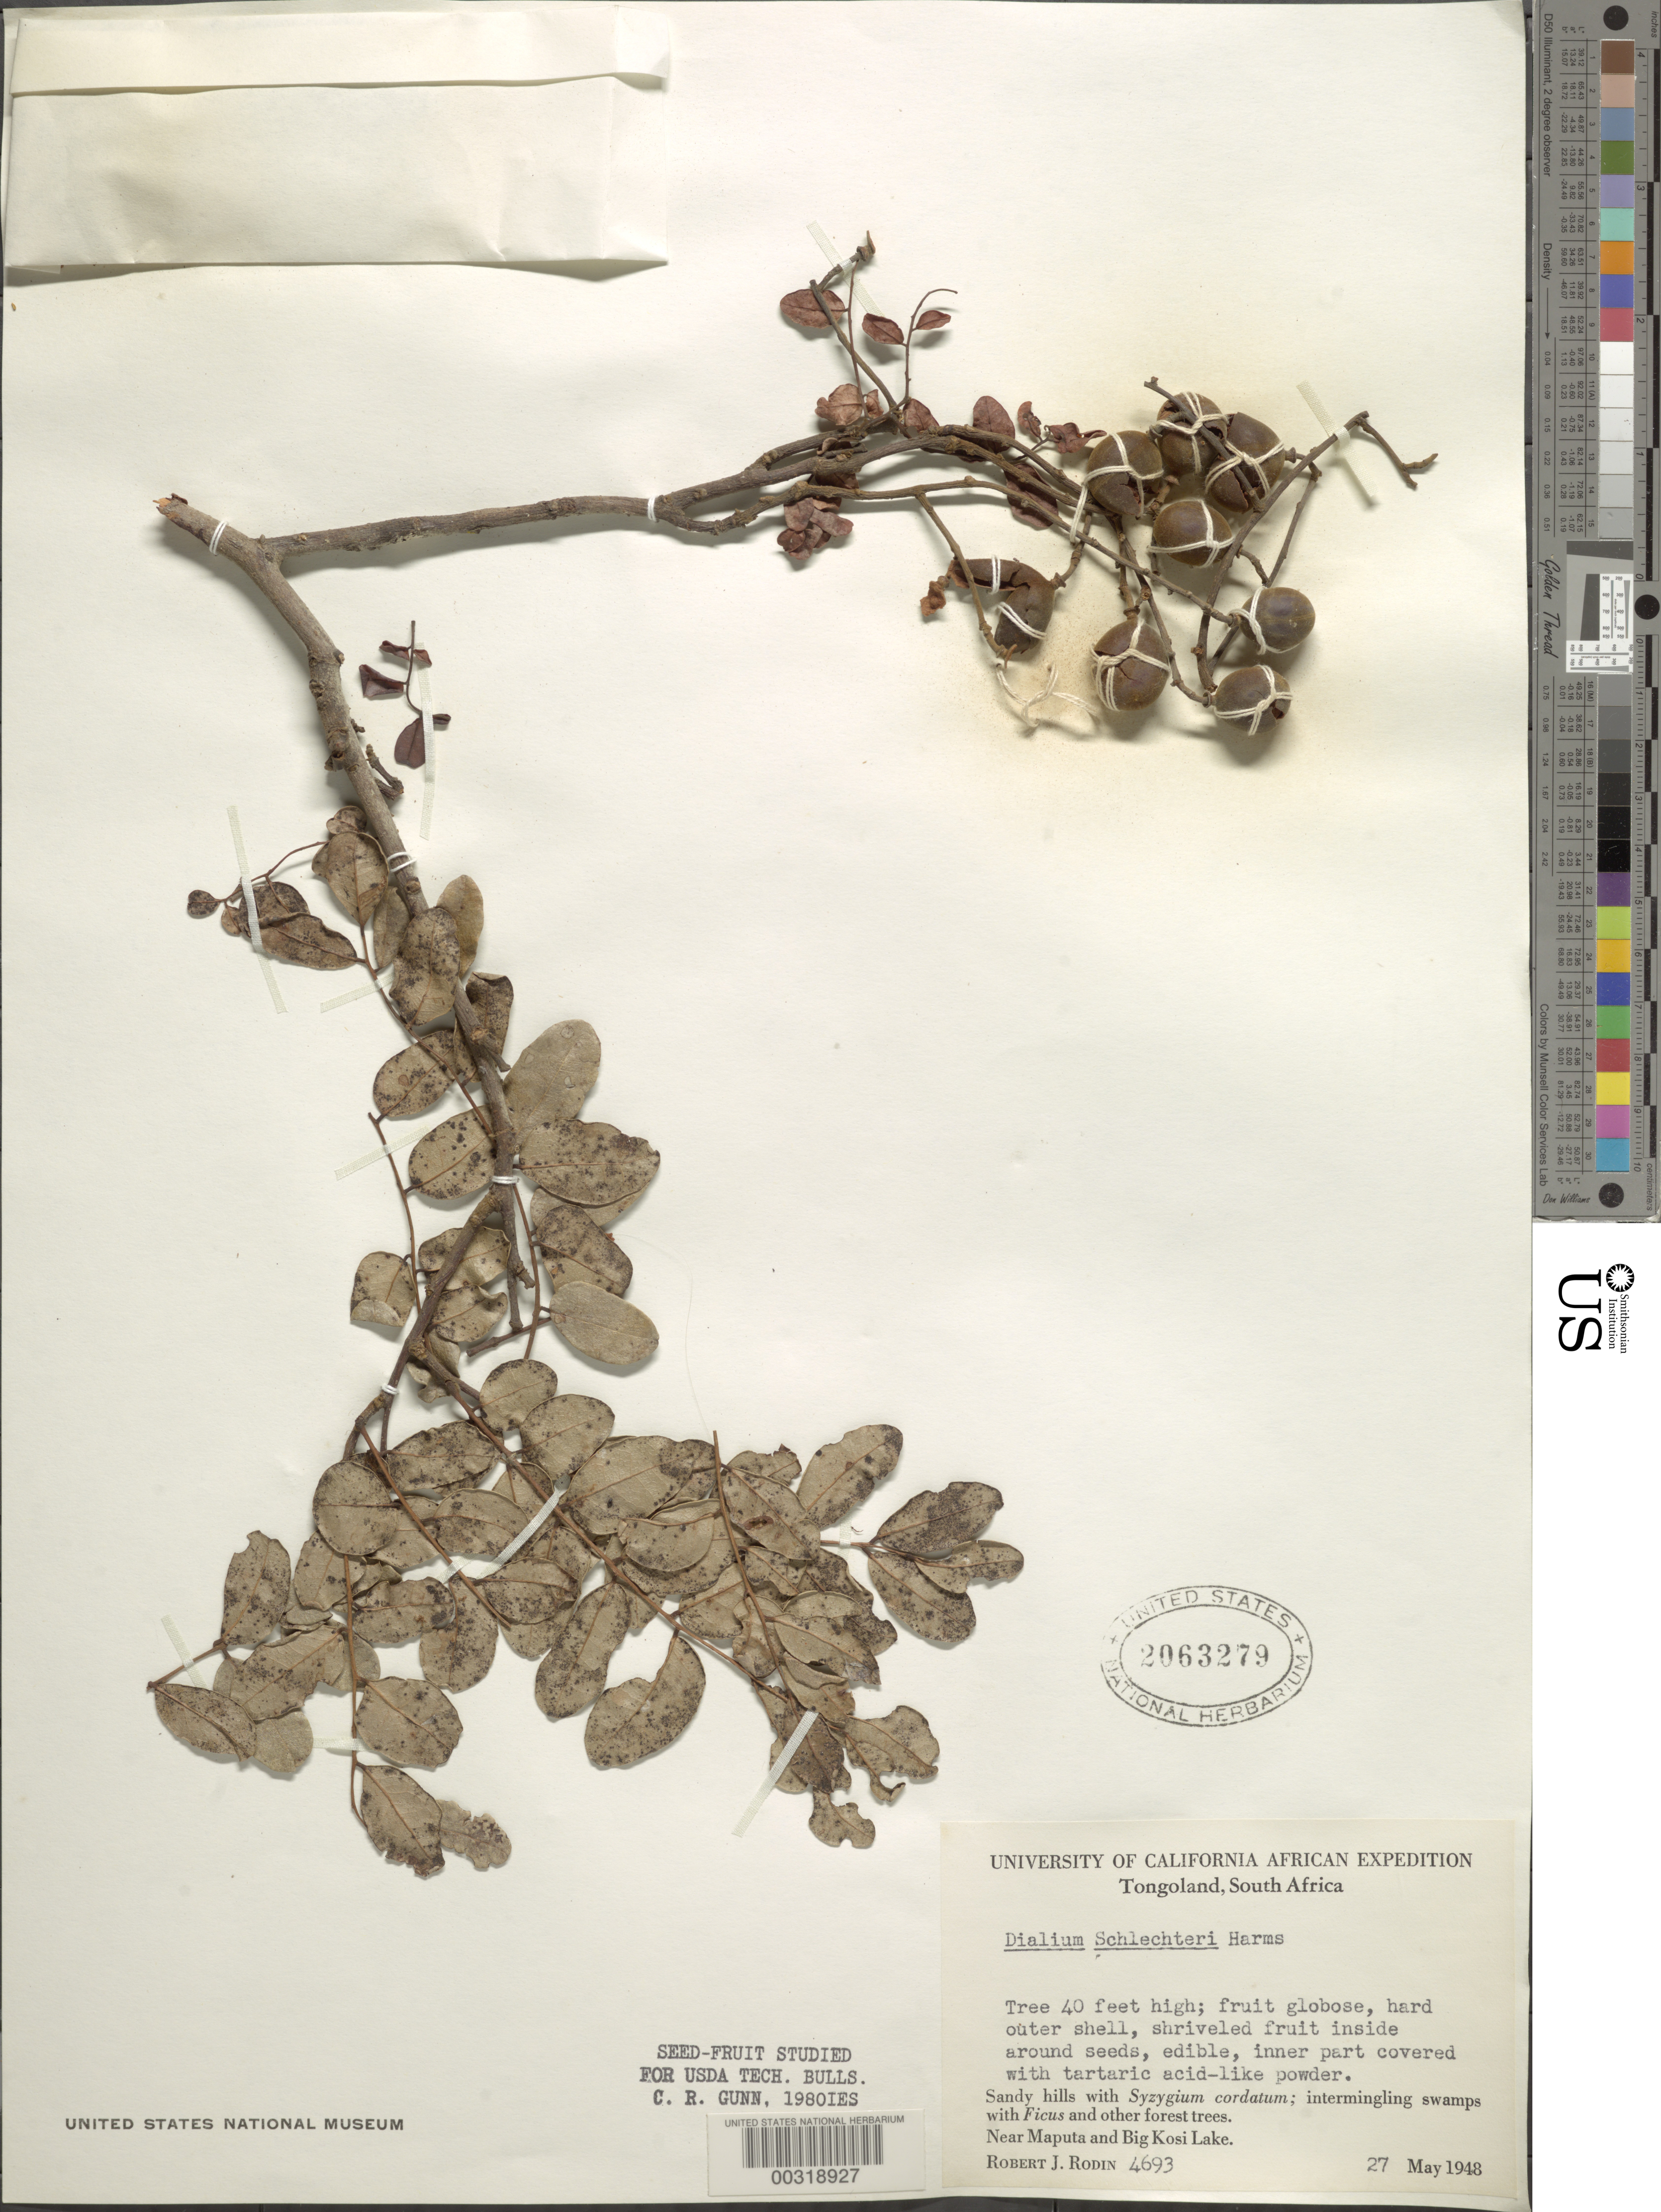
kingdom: Plantae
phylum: Tracheophyta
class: Magnoliopsida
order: Fabales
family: Fabaceae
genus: Dialium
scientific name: Dialium schlechteri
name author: Harms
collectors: R. J. Rodin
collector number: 4693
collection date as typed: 27 May 1948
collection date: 1948-05-27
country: South Africa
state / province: Eastern Cape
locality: Mzimvubu River, below beacon 734, south facing cliff, dry savannah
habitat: Sandy hills intermingling swamps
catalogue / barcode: US 2063279